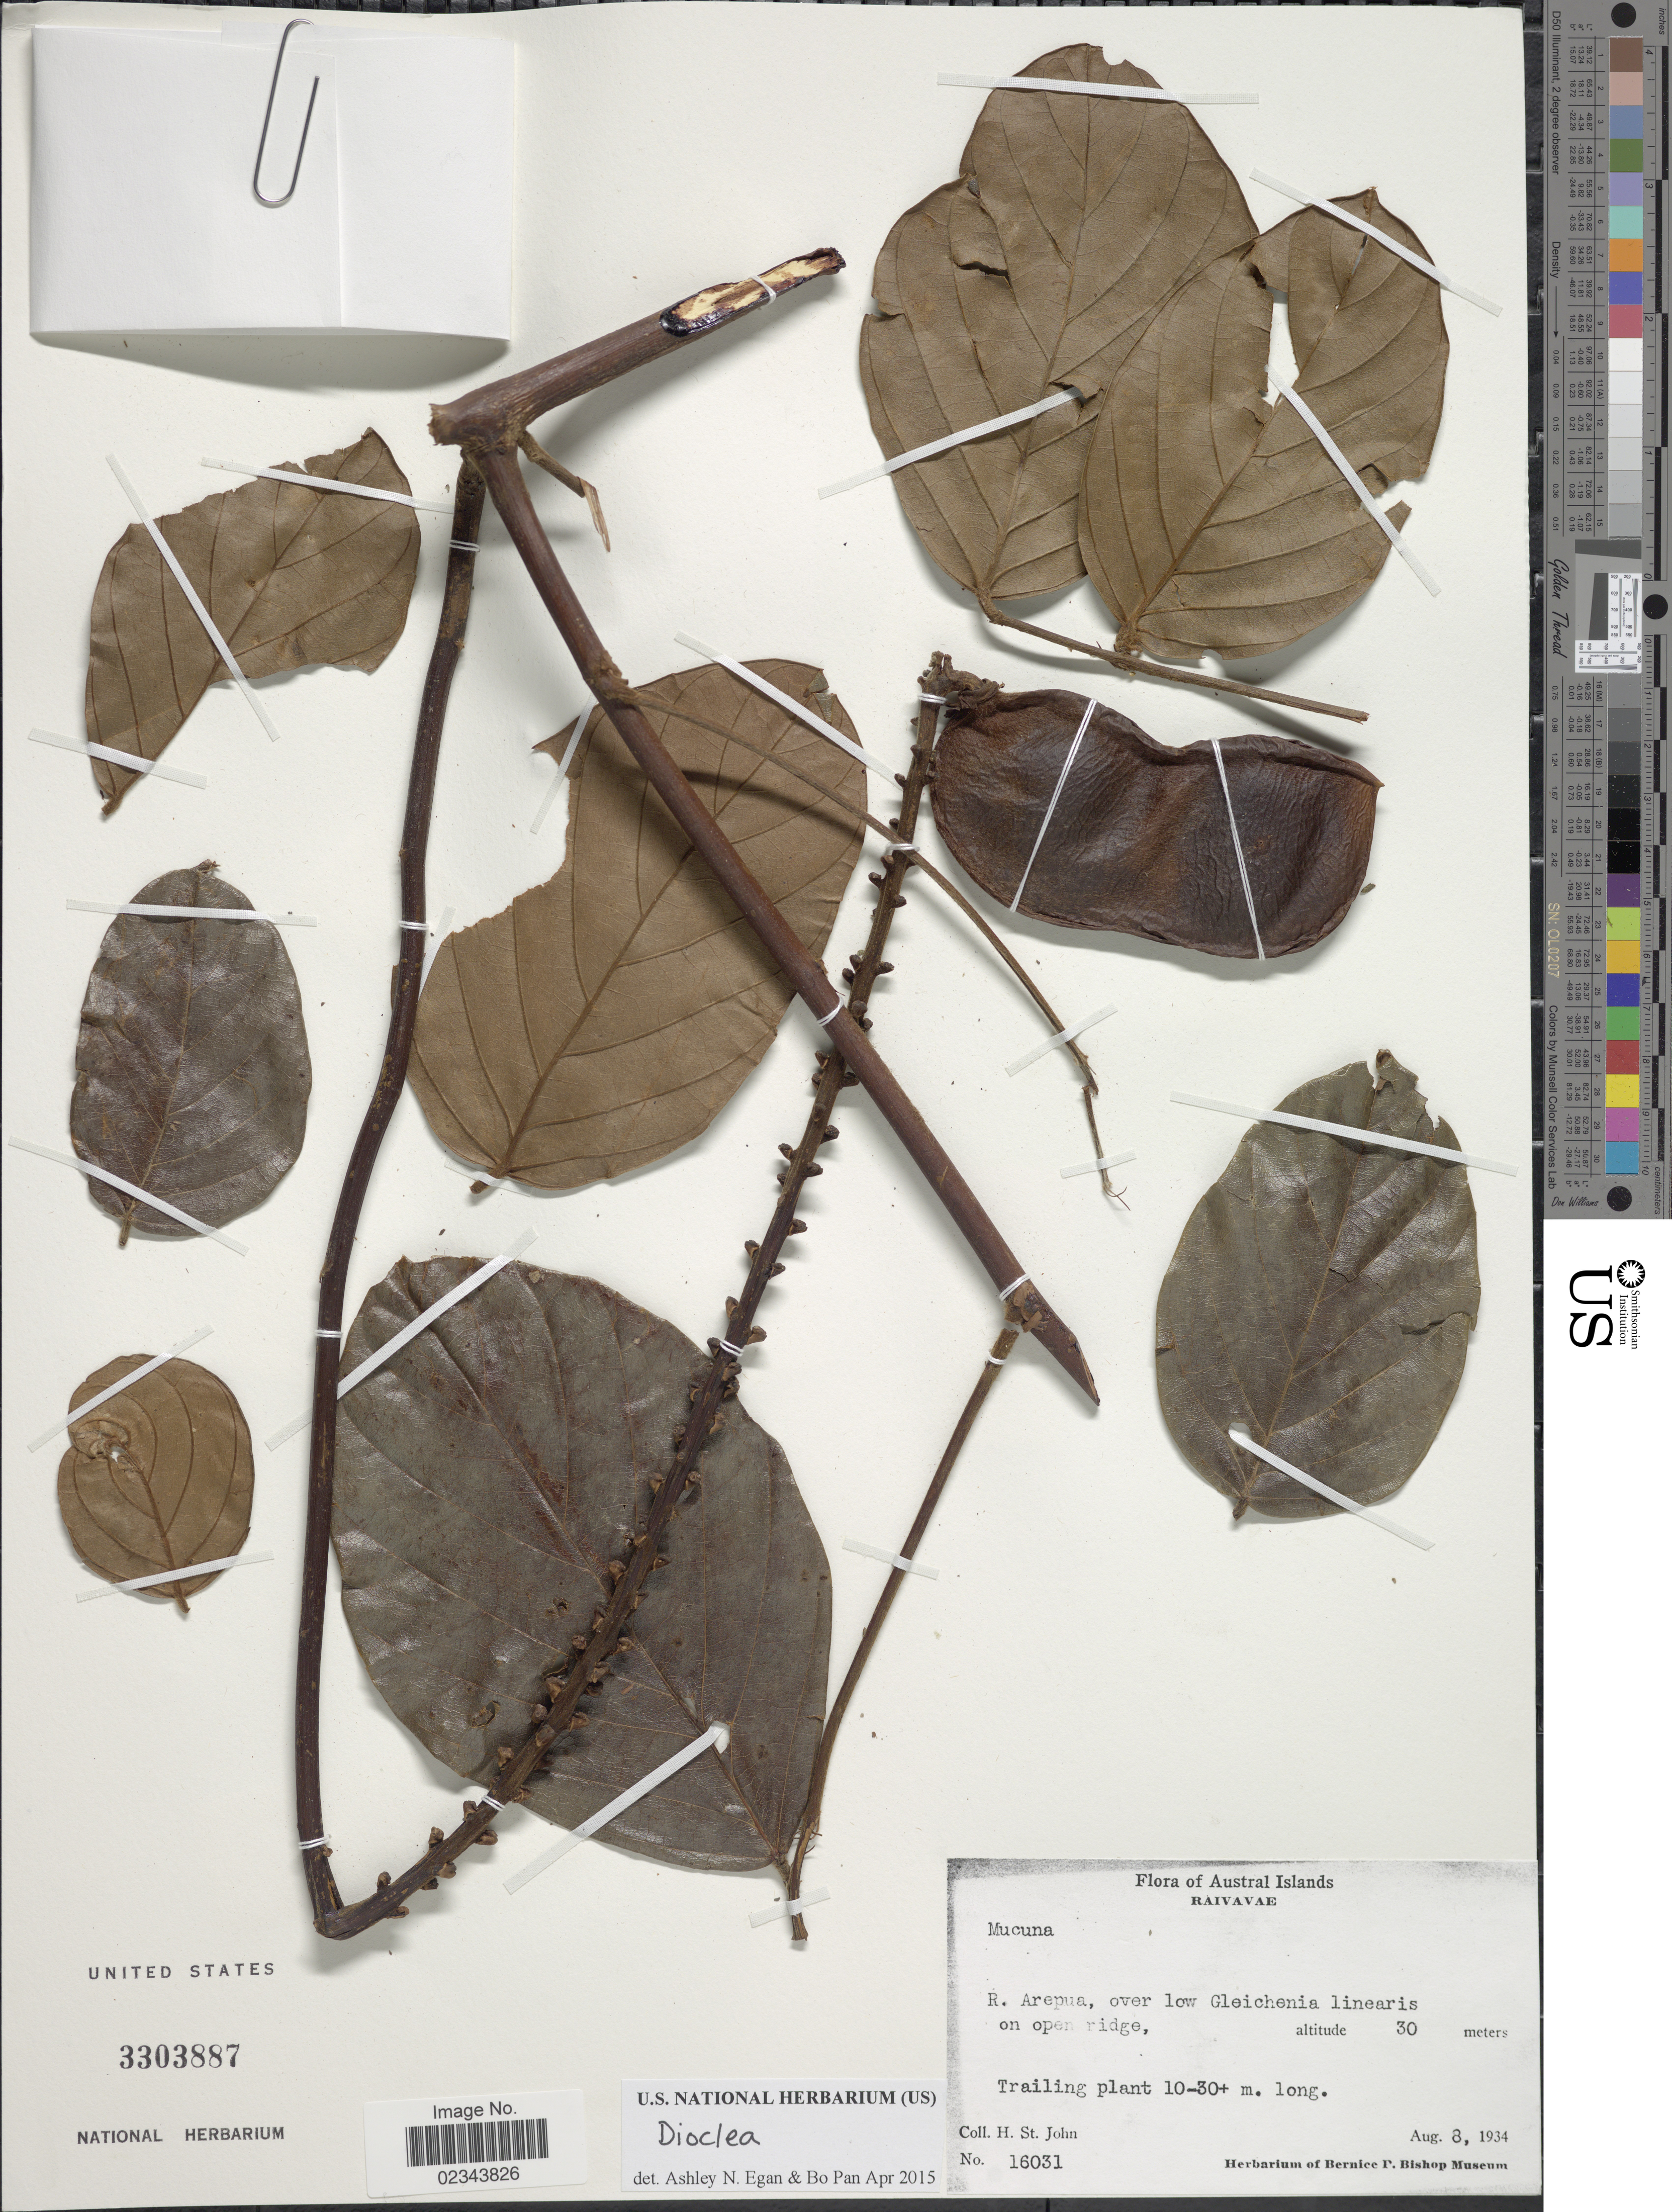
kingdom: Plantae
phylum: Tracheophyta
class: Magnoliopsida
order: Fabales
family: Fabaceae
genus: Dioclea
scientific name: Dioclea sp.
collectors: H. St. John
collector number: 16031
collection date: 1934-08-08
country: French Polynesia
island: Raivavae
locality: Austral Islands. Raivavae. R. Arepua, over low Gleichenia linearis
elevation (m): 30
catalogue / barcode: US 3303887